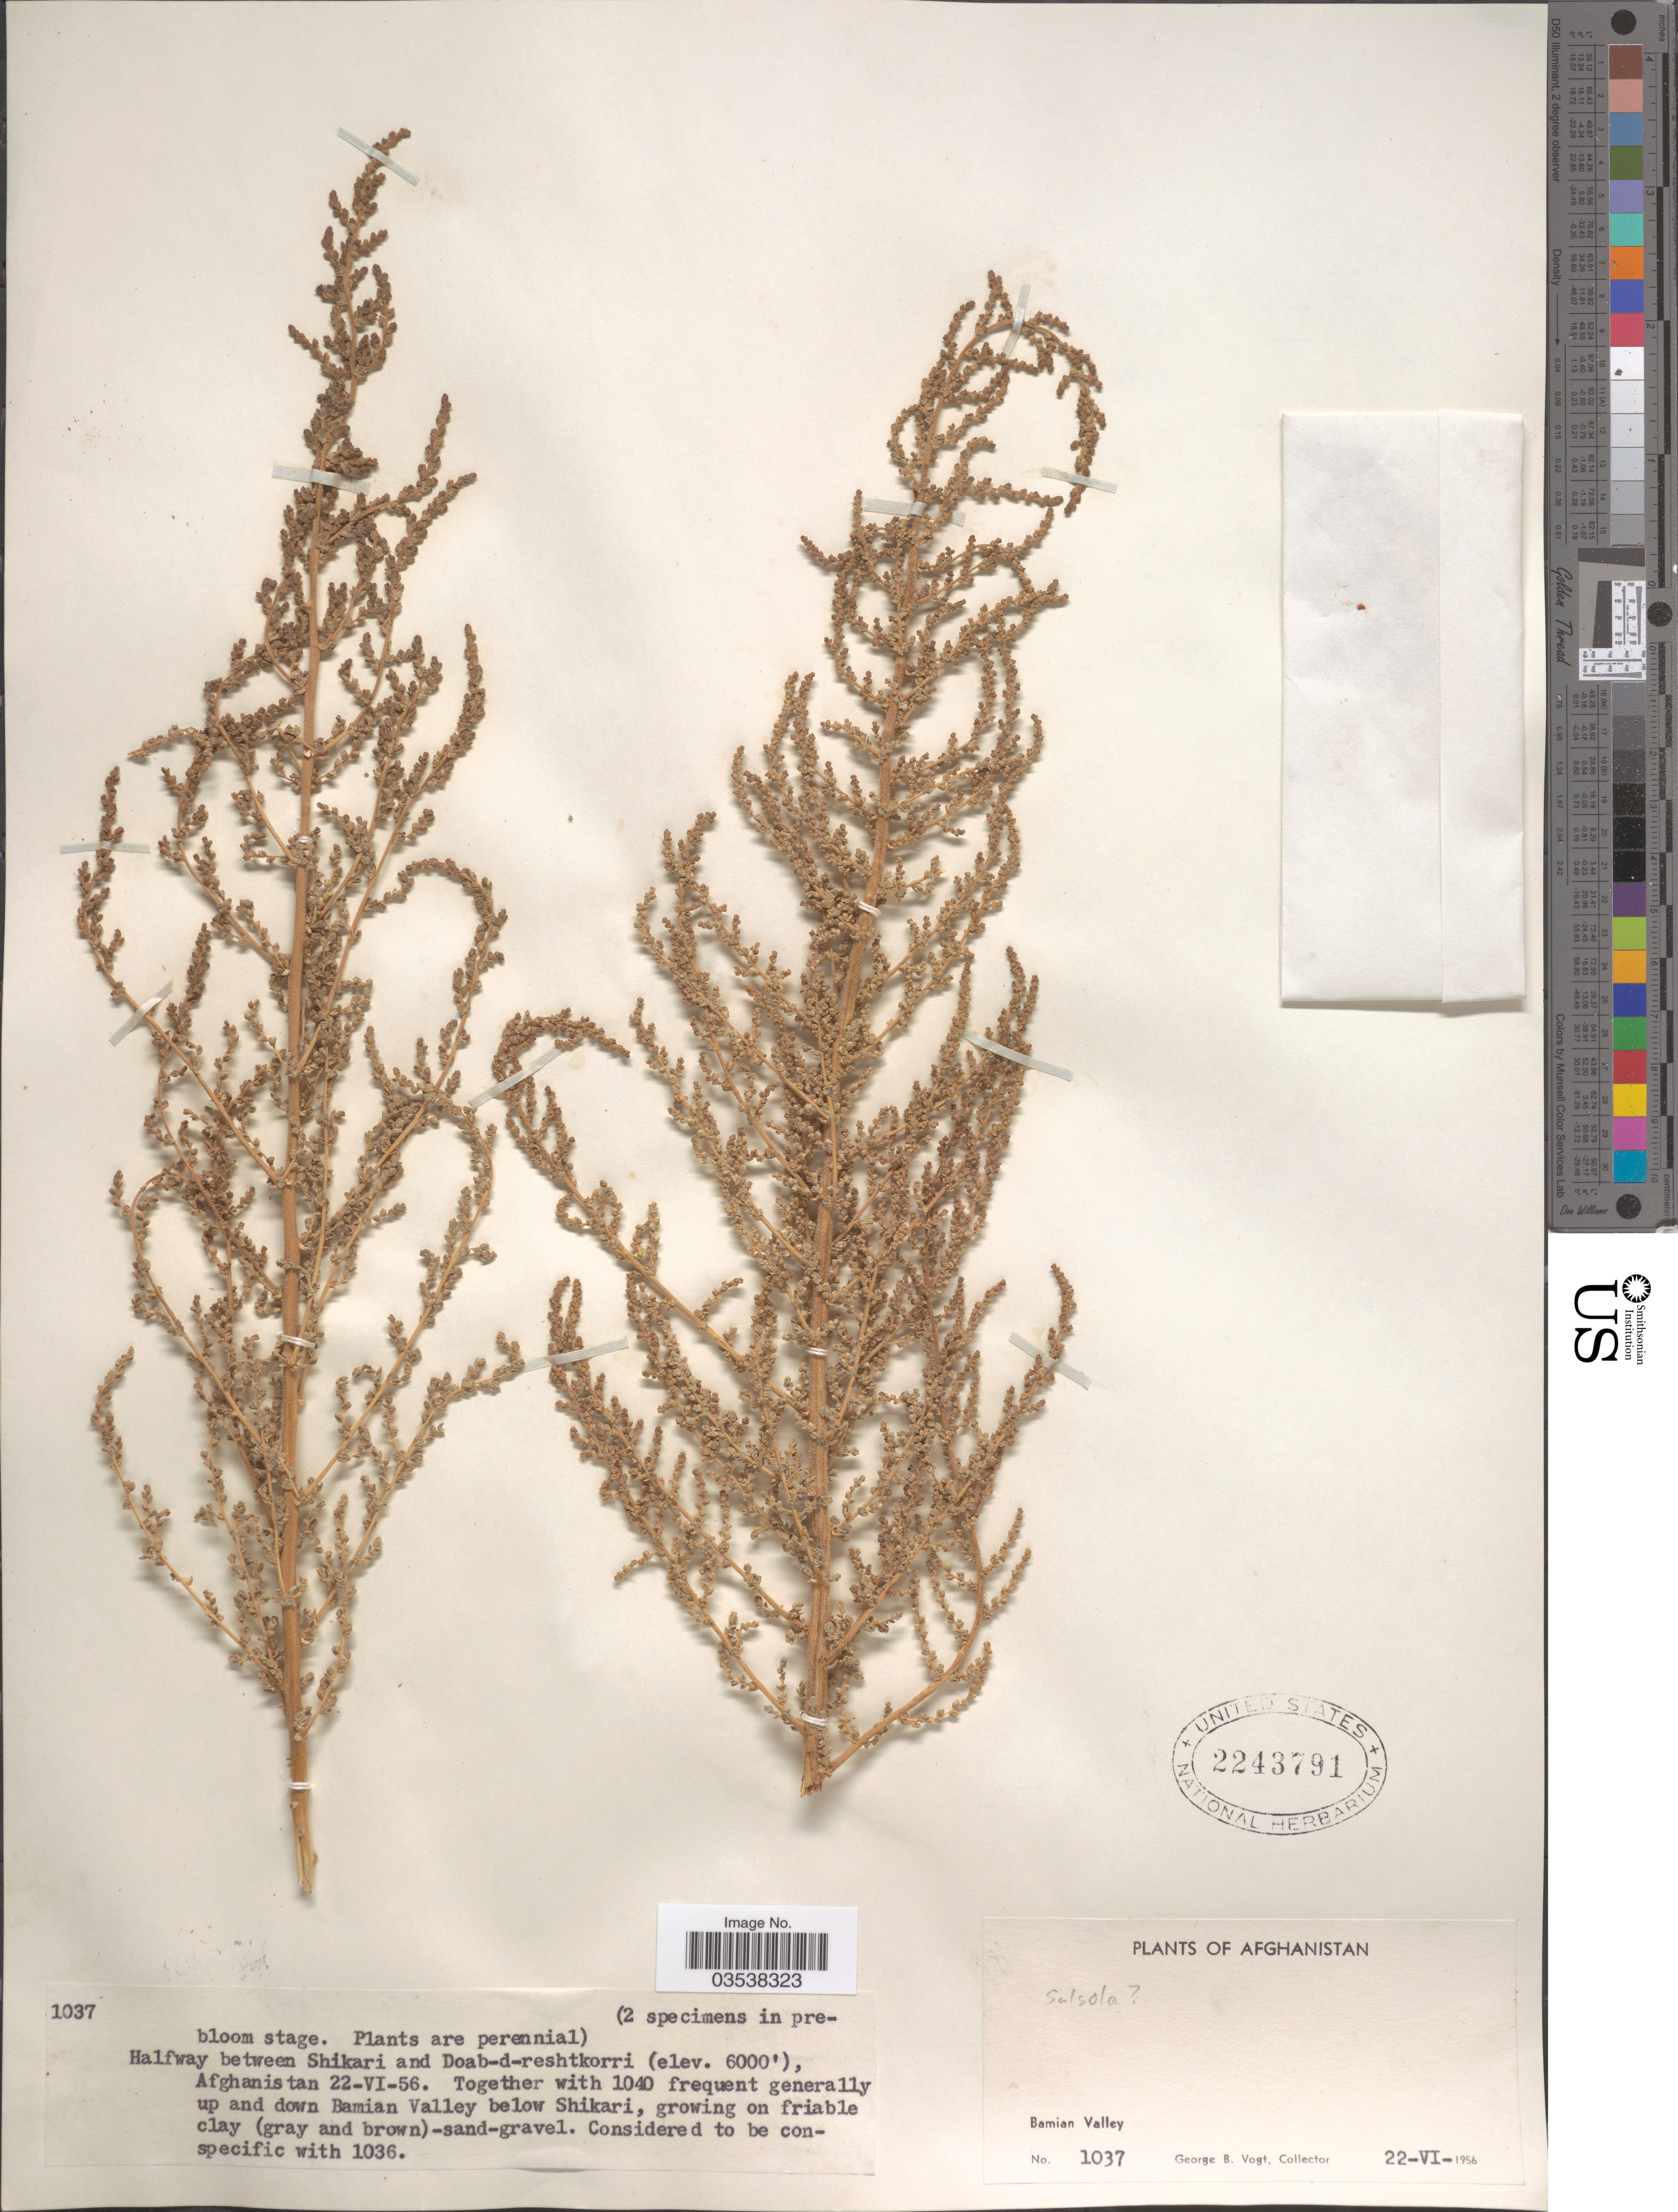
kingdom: Plantae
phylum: Tracheophyta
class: Magnoliopsida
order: Caryophyllales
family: Amaranthaceae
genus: Salsola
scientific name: Salsola sp.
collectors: G. B. Vogt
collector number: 1037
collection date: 1956-06-22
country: Afghanistan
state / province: Bamian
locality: Bamian Valley. Together with 1040 frequent generally up and down Bamian Valley below Shikari.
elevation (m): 1829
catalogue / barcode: US 2243791